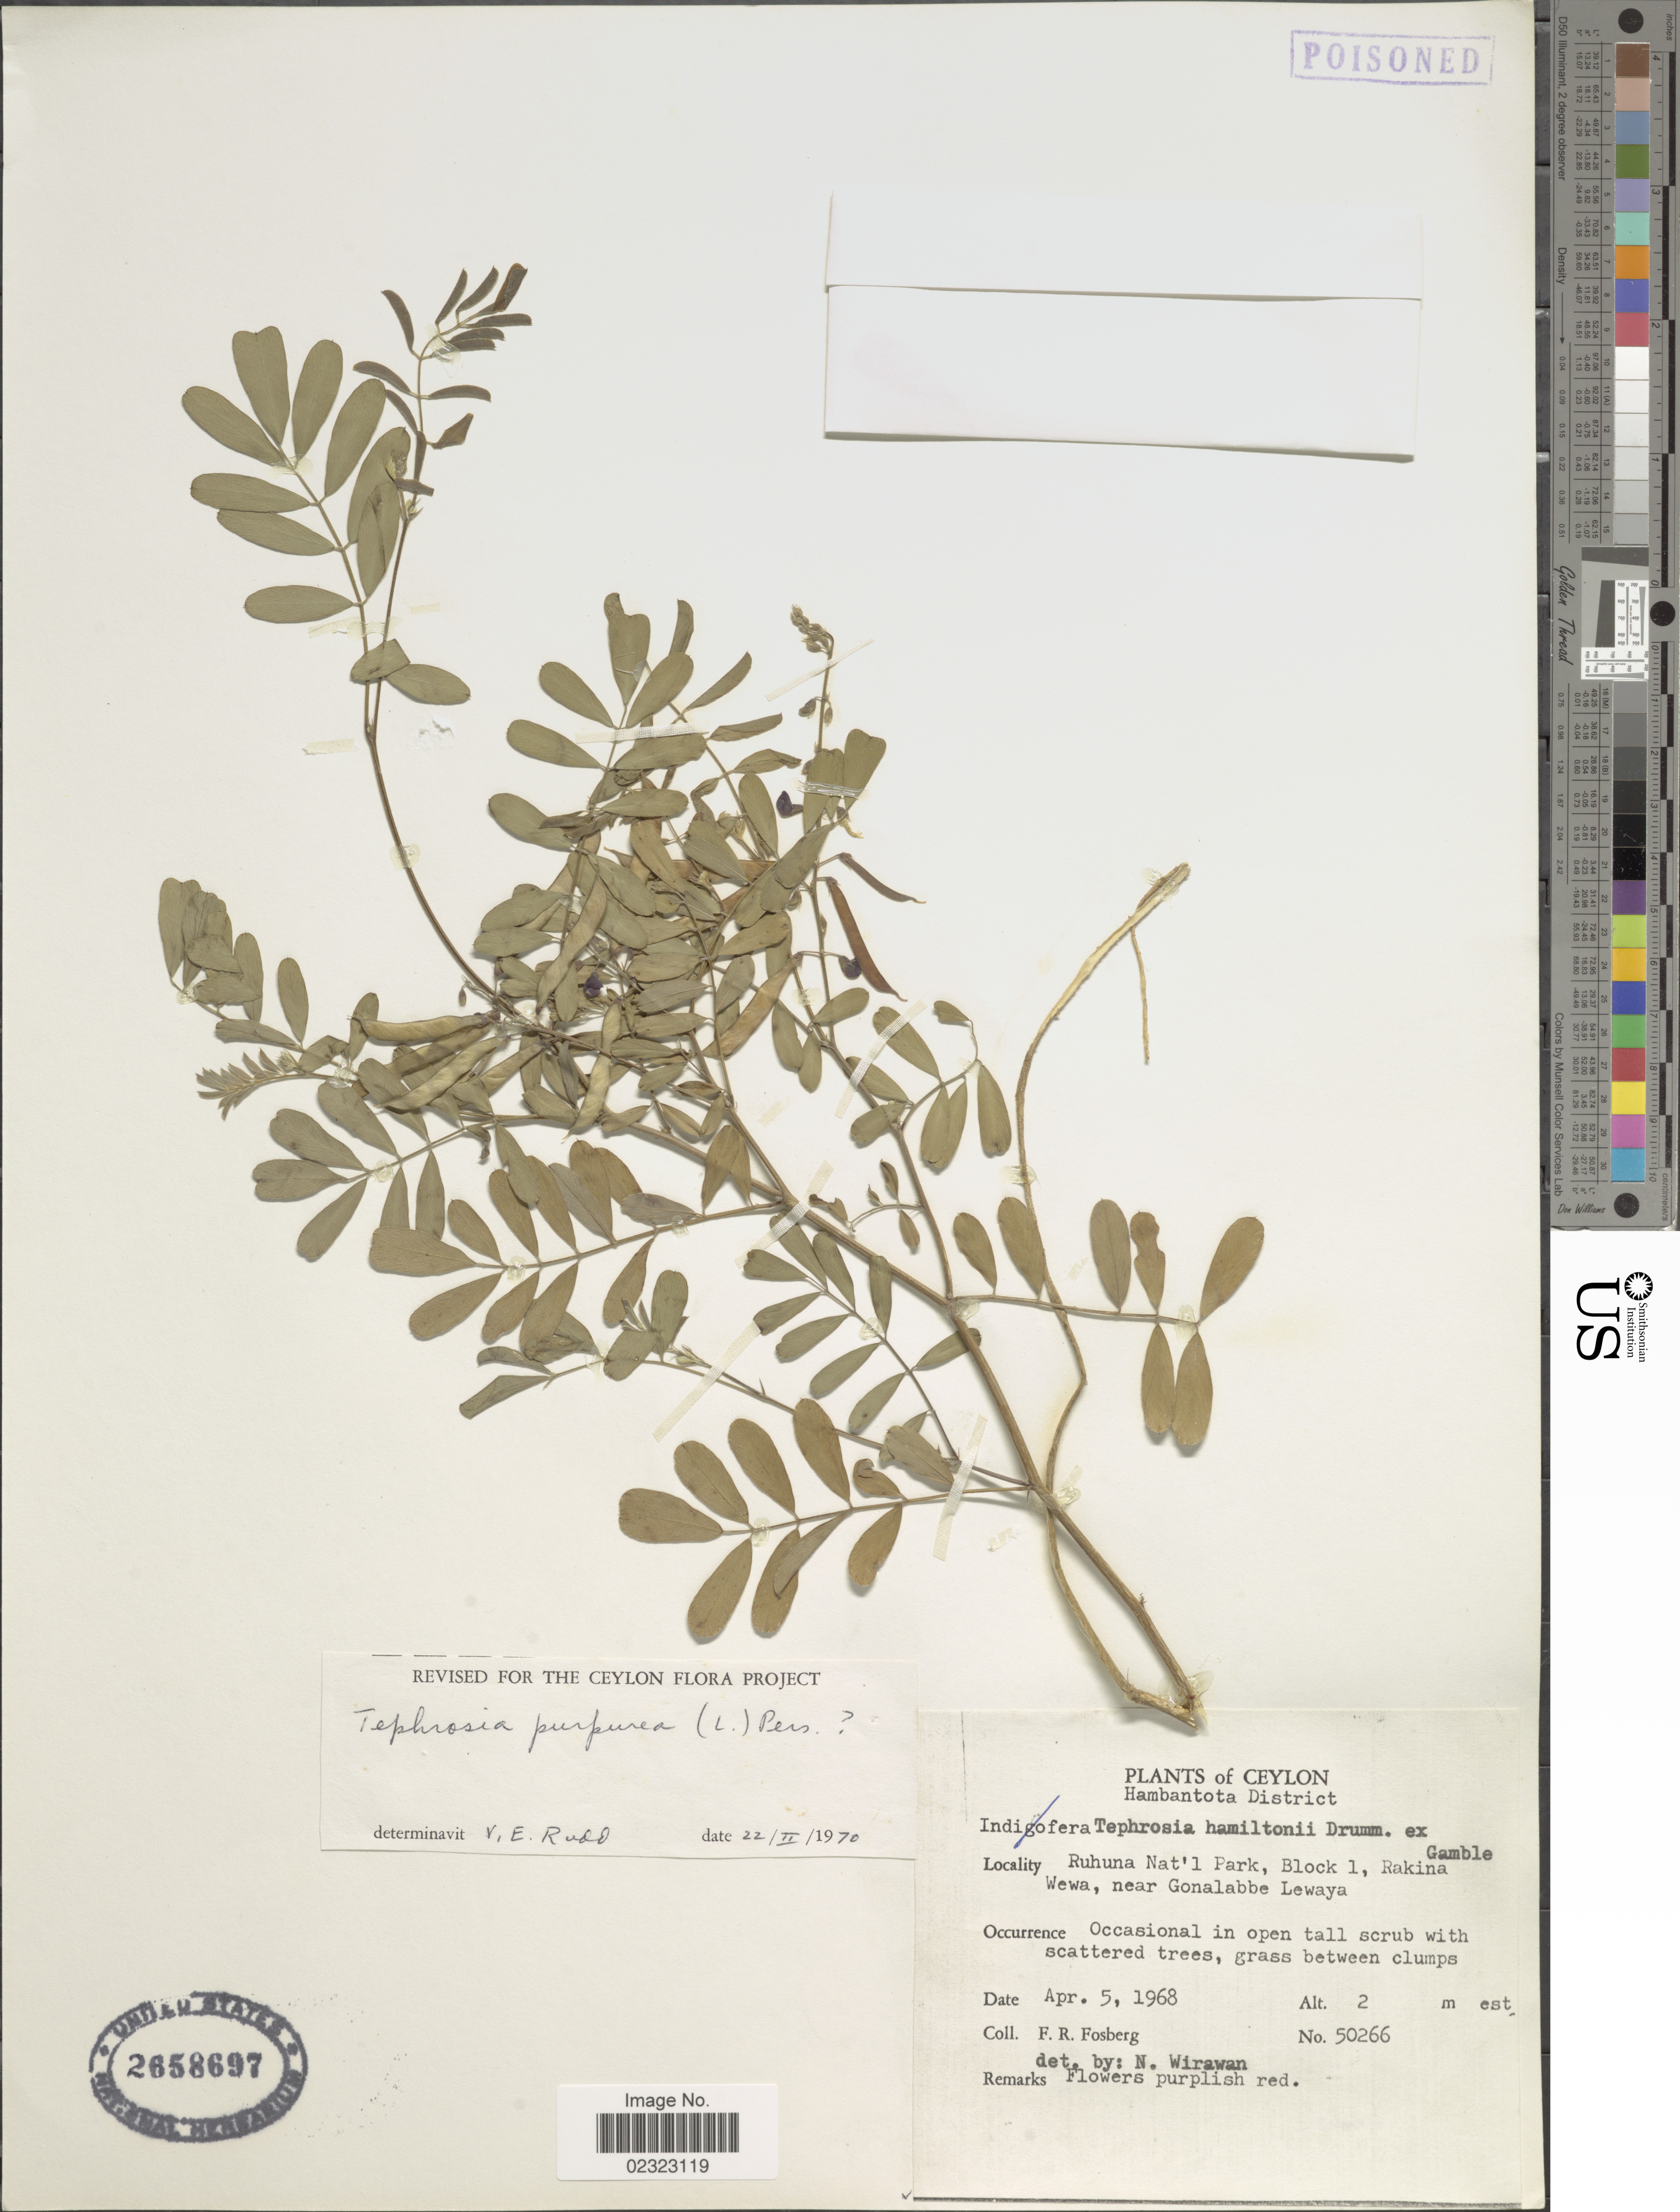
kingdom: Plantae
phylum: Tracheophyta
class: Magnoliopsida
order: Fabales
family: Fabaceae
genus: Tephrosia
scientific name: Tephrosia purpurea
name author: (L.) Pers.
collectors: F. R. Fosberg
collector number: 50266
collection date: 1968-04-05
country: Sri Lanka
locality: Ceylon. Hambantota District. Ruhuna Nat'l Park, Block I, Rakina Wewa, near Gonalabbe Lewaya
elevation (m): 2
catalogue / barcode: US 2658697